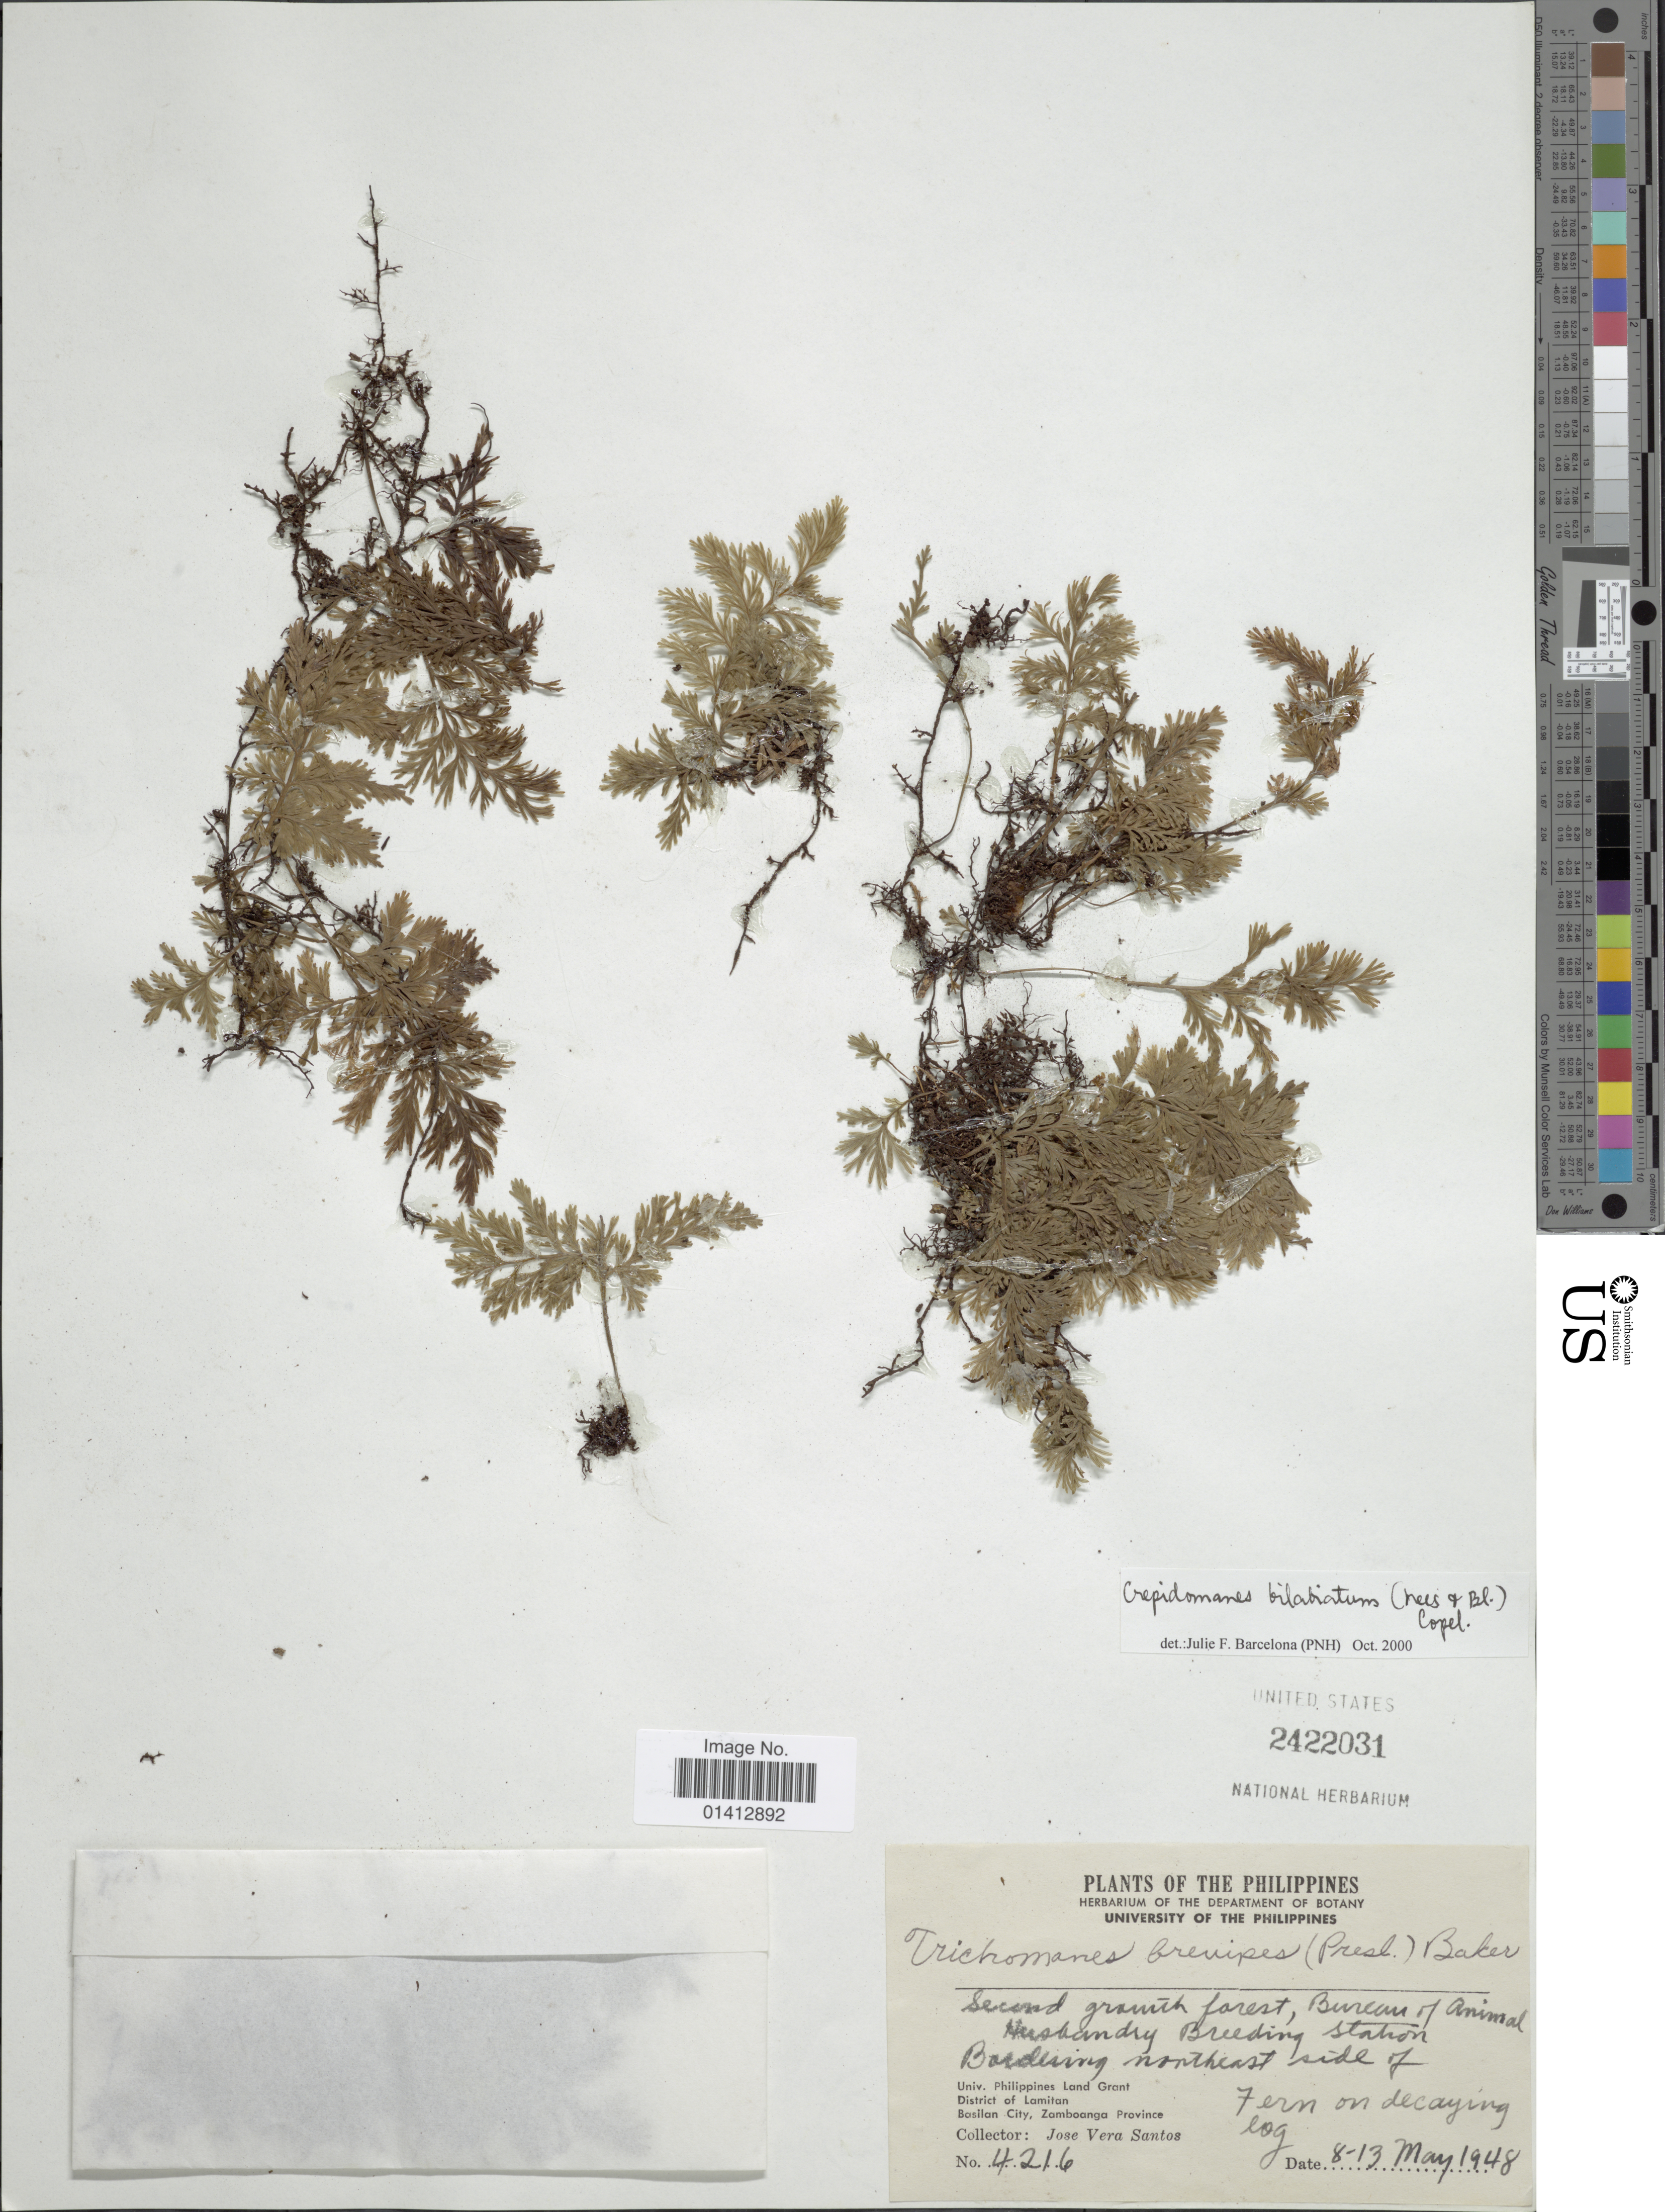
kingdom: Plantae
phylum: Tracheophyta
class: Polypodiopsida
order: Hymenophyllales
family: Hymenophyllaceae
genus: Crepidomanes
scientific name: Crepidomanes bilabiatum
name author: (Nees ex Blume) Copel.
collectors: J. V. Santos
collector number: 4216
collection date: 1948-05-08/1948-05-13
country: Philippines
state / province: Zamboanga Peninsula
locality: Bordering northeast side of Univ Philippines Land Grant, District of Lamiton, Basilan City, Zamboanga Province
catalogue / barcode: US 2422031